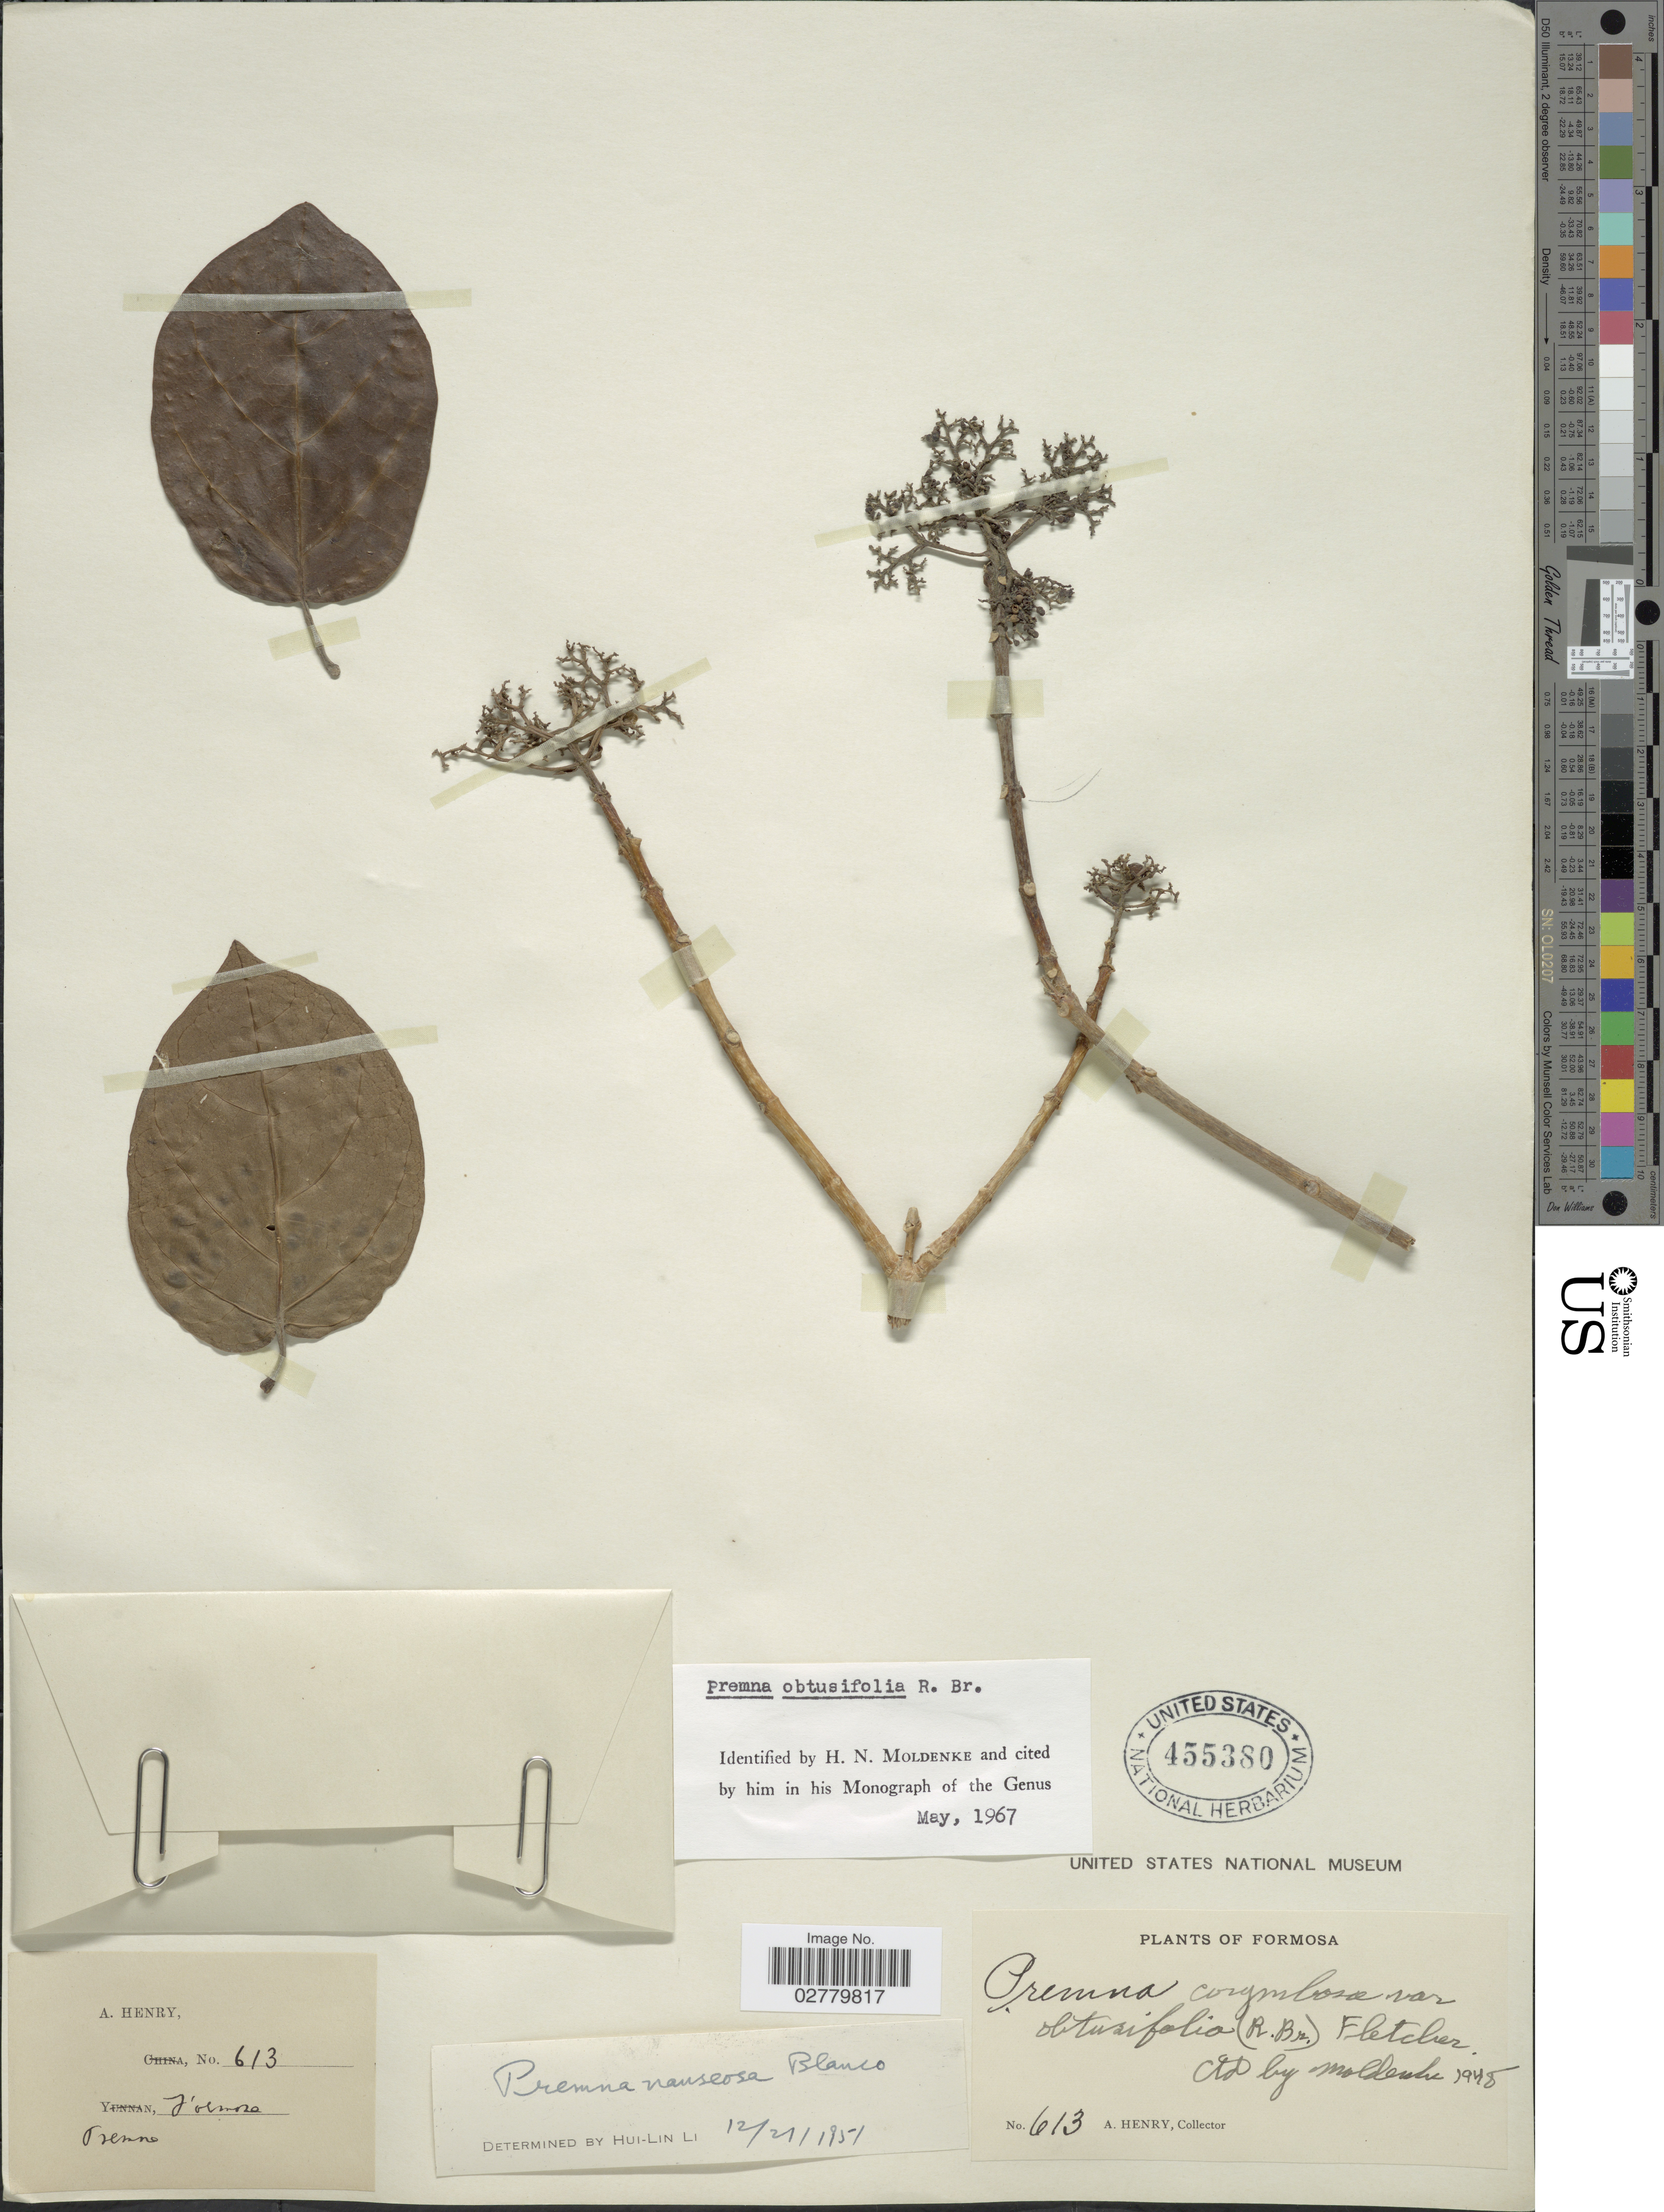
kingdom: Plantae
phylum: Tracheophyta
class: Magnoliopsida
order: Lamiales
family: Lamiaceae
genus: Premna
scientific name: Premna obtusifolia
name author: R. Br.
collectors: A. Henry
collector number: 613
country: Taiwan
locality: Formosa.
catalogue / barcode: US 455380